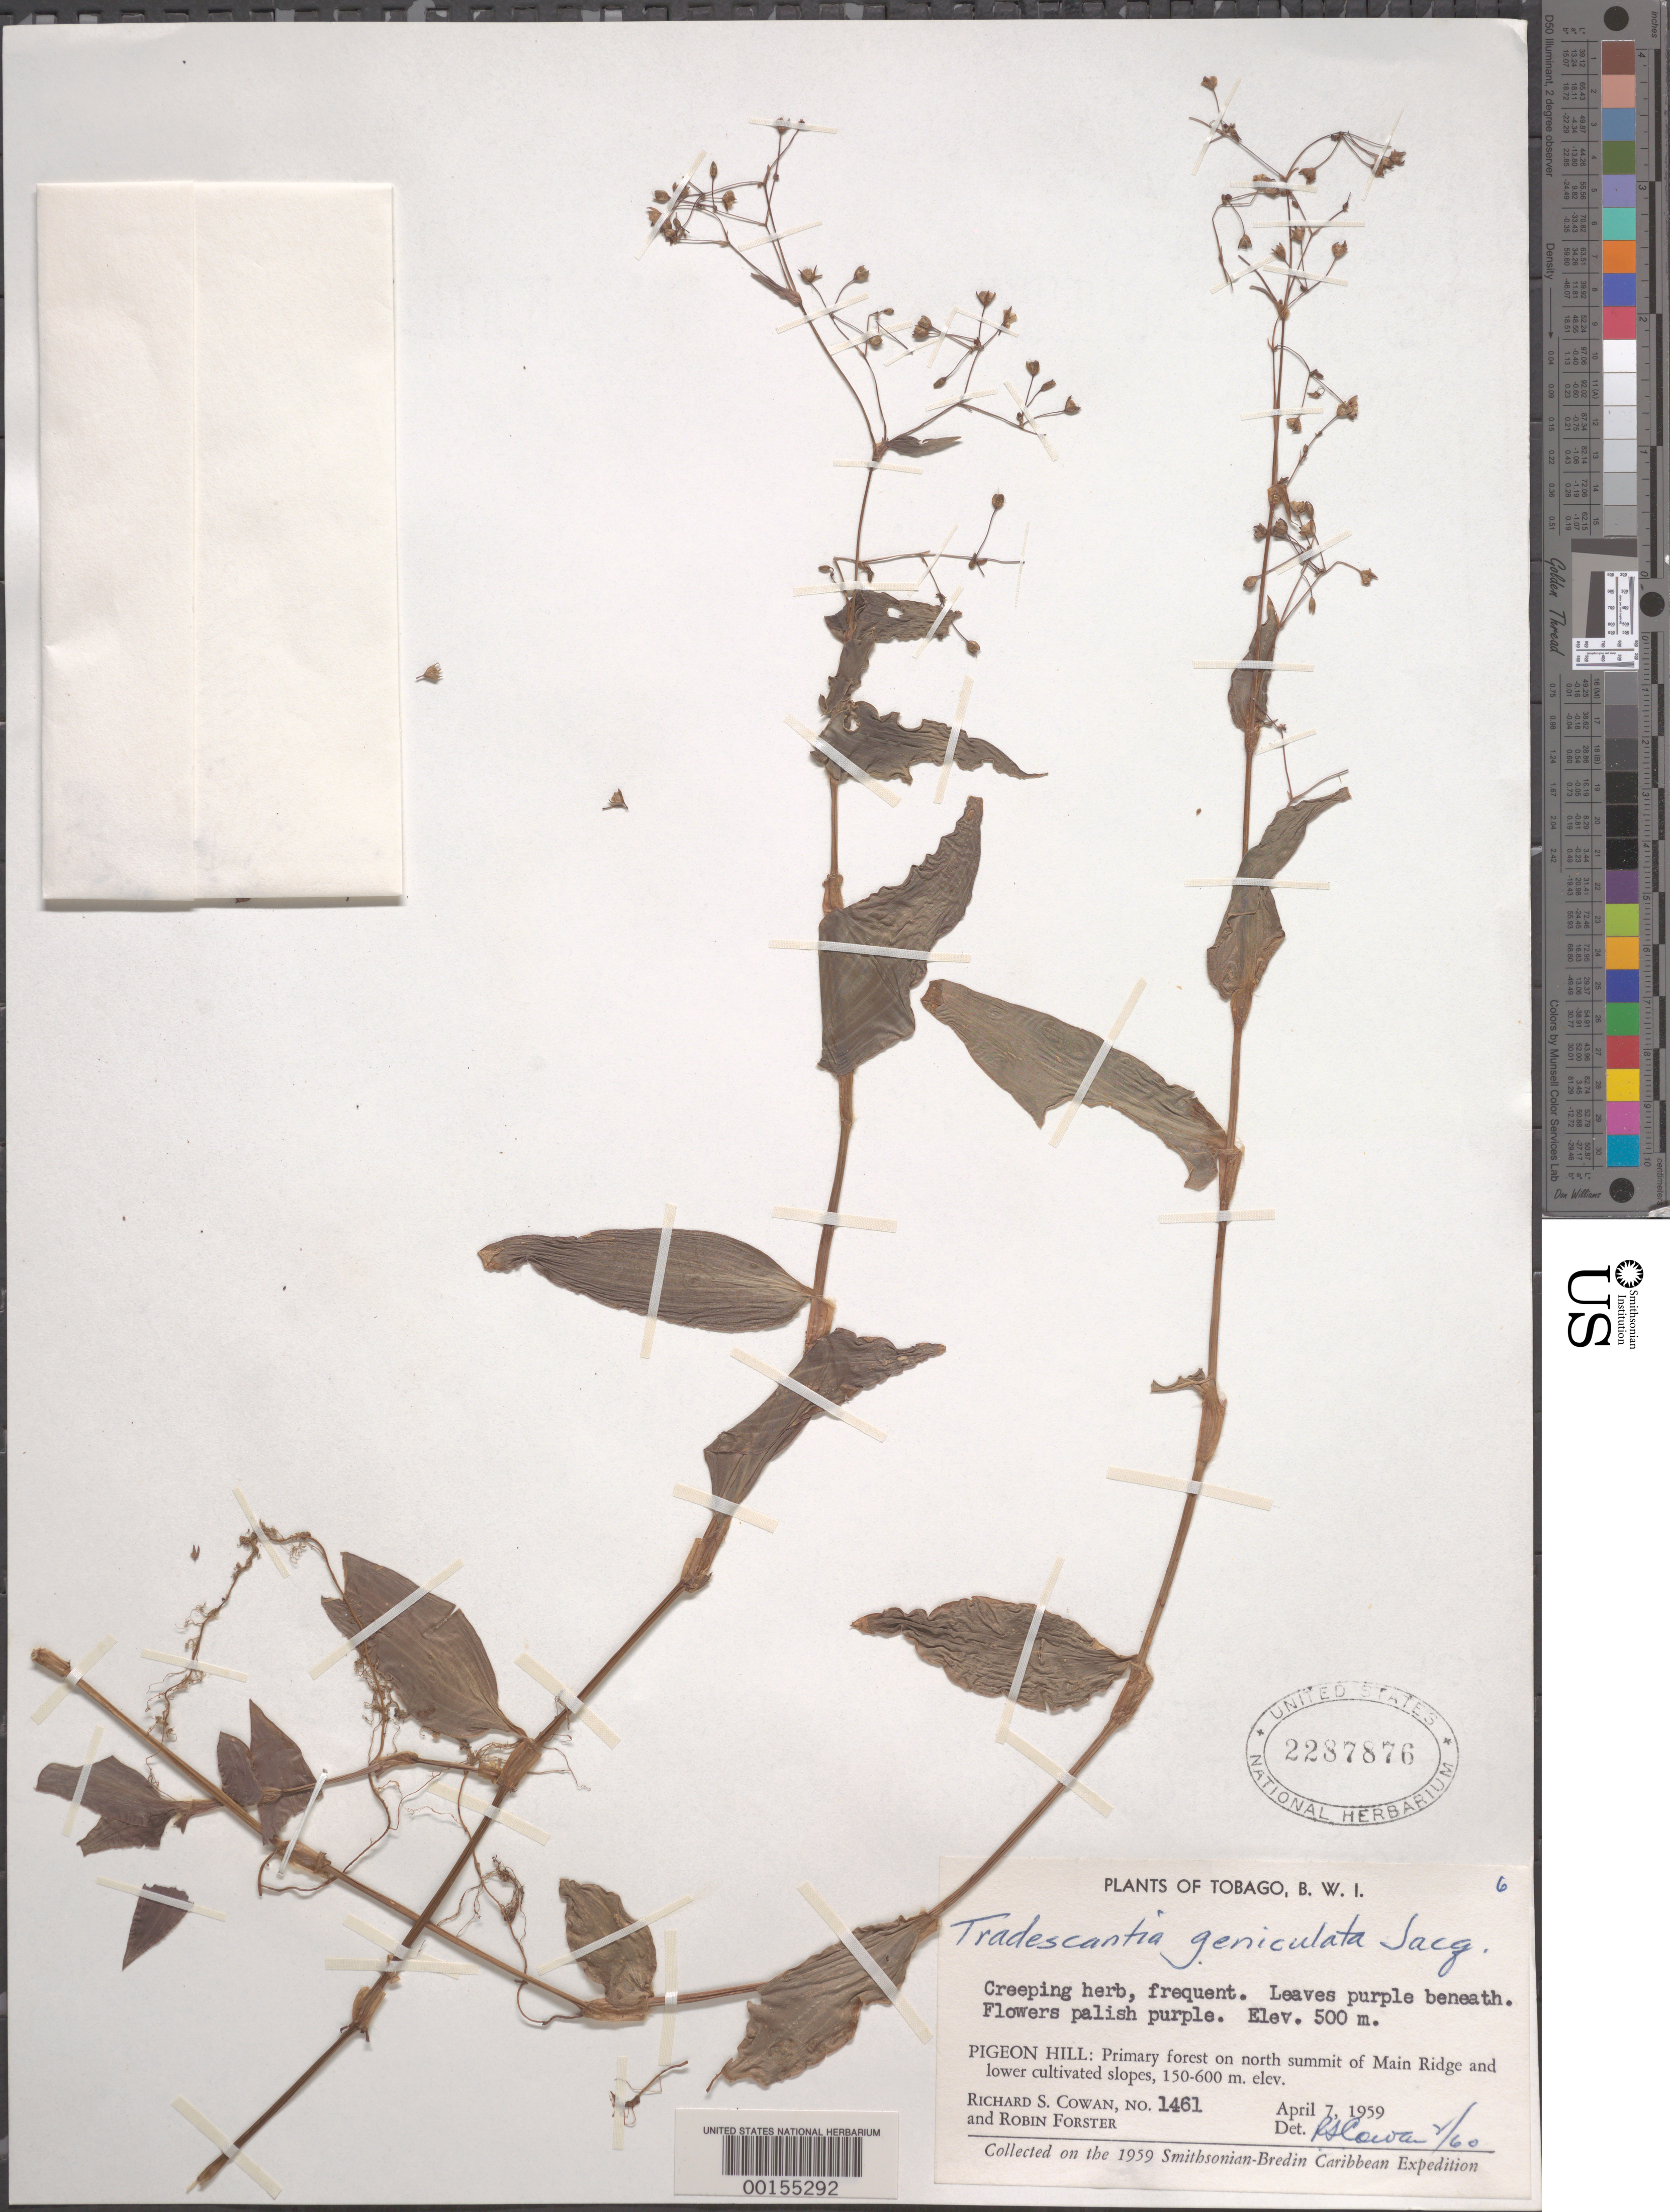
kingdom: Plantae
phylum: Tracheophyta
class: Liliopsida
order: Commelinales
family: Commelinaceae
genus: Gibasis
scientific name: Gibasis geniculata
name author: (Jacq.) Rohweder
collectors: R. S. Cowan & R. Forster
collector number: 1461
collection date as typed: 07 Apr 1959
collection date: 1959-04-07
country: Trinidad and Tobago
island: Tobago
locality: Pigeon hill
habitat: Primary forset, north summit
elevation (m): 500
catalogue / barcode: US 2287876